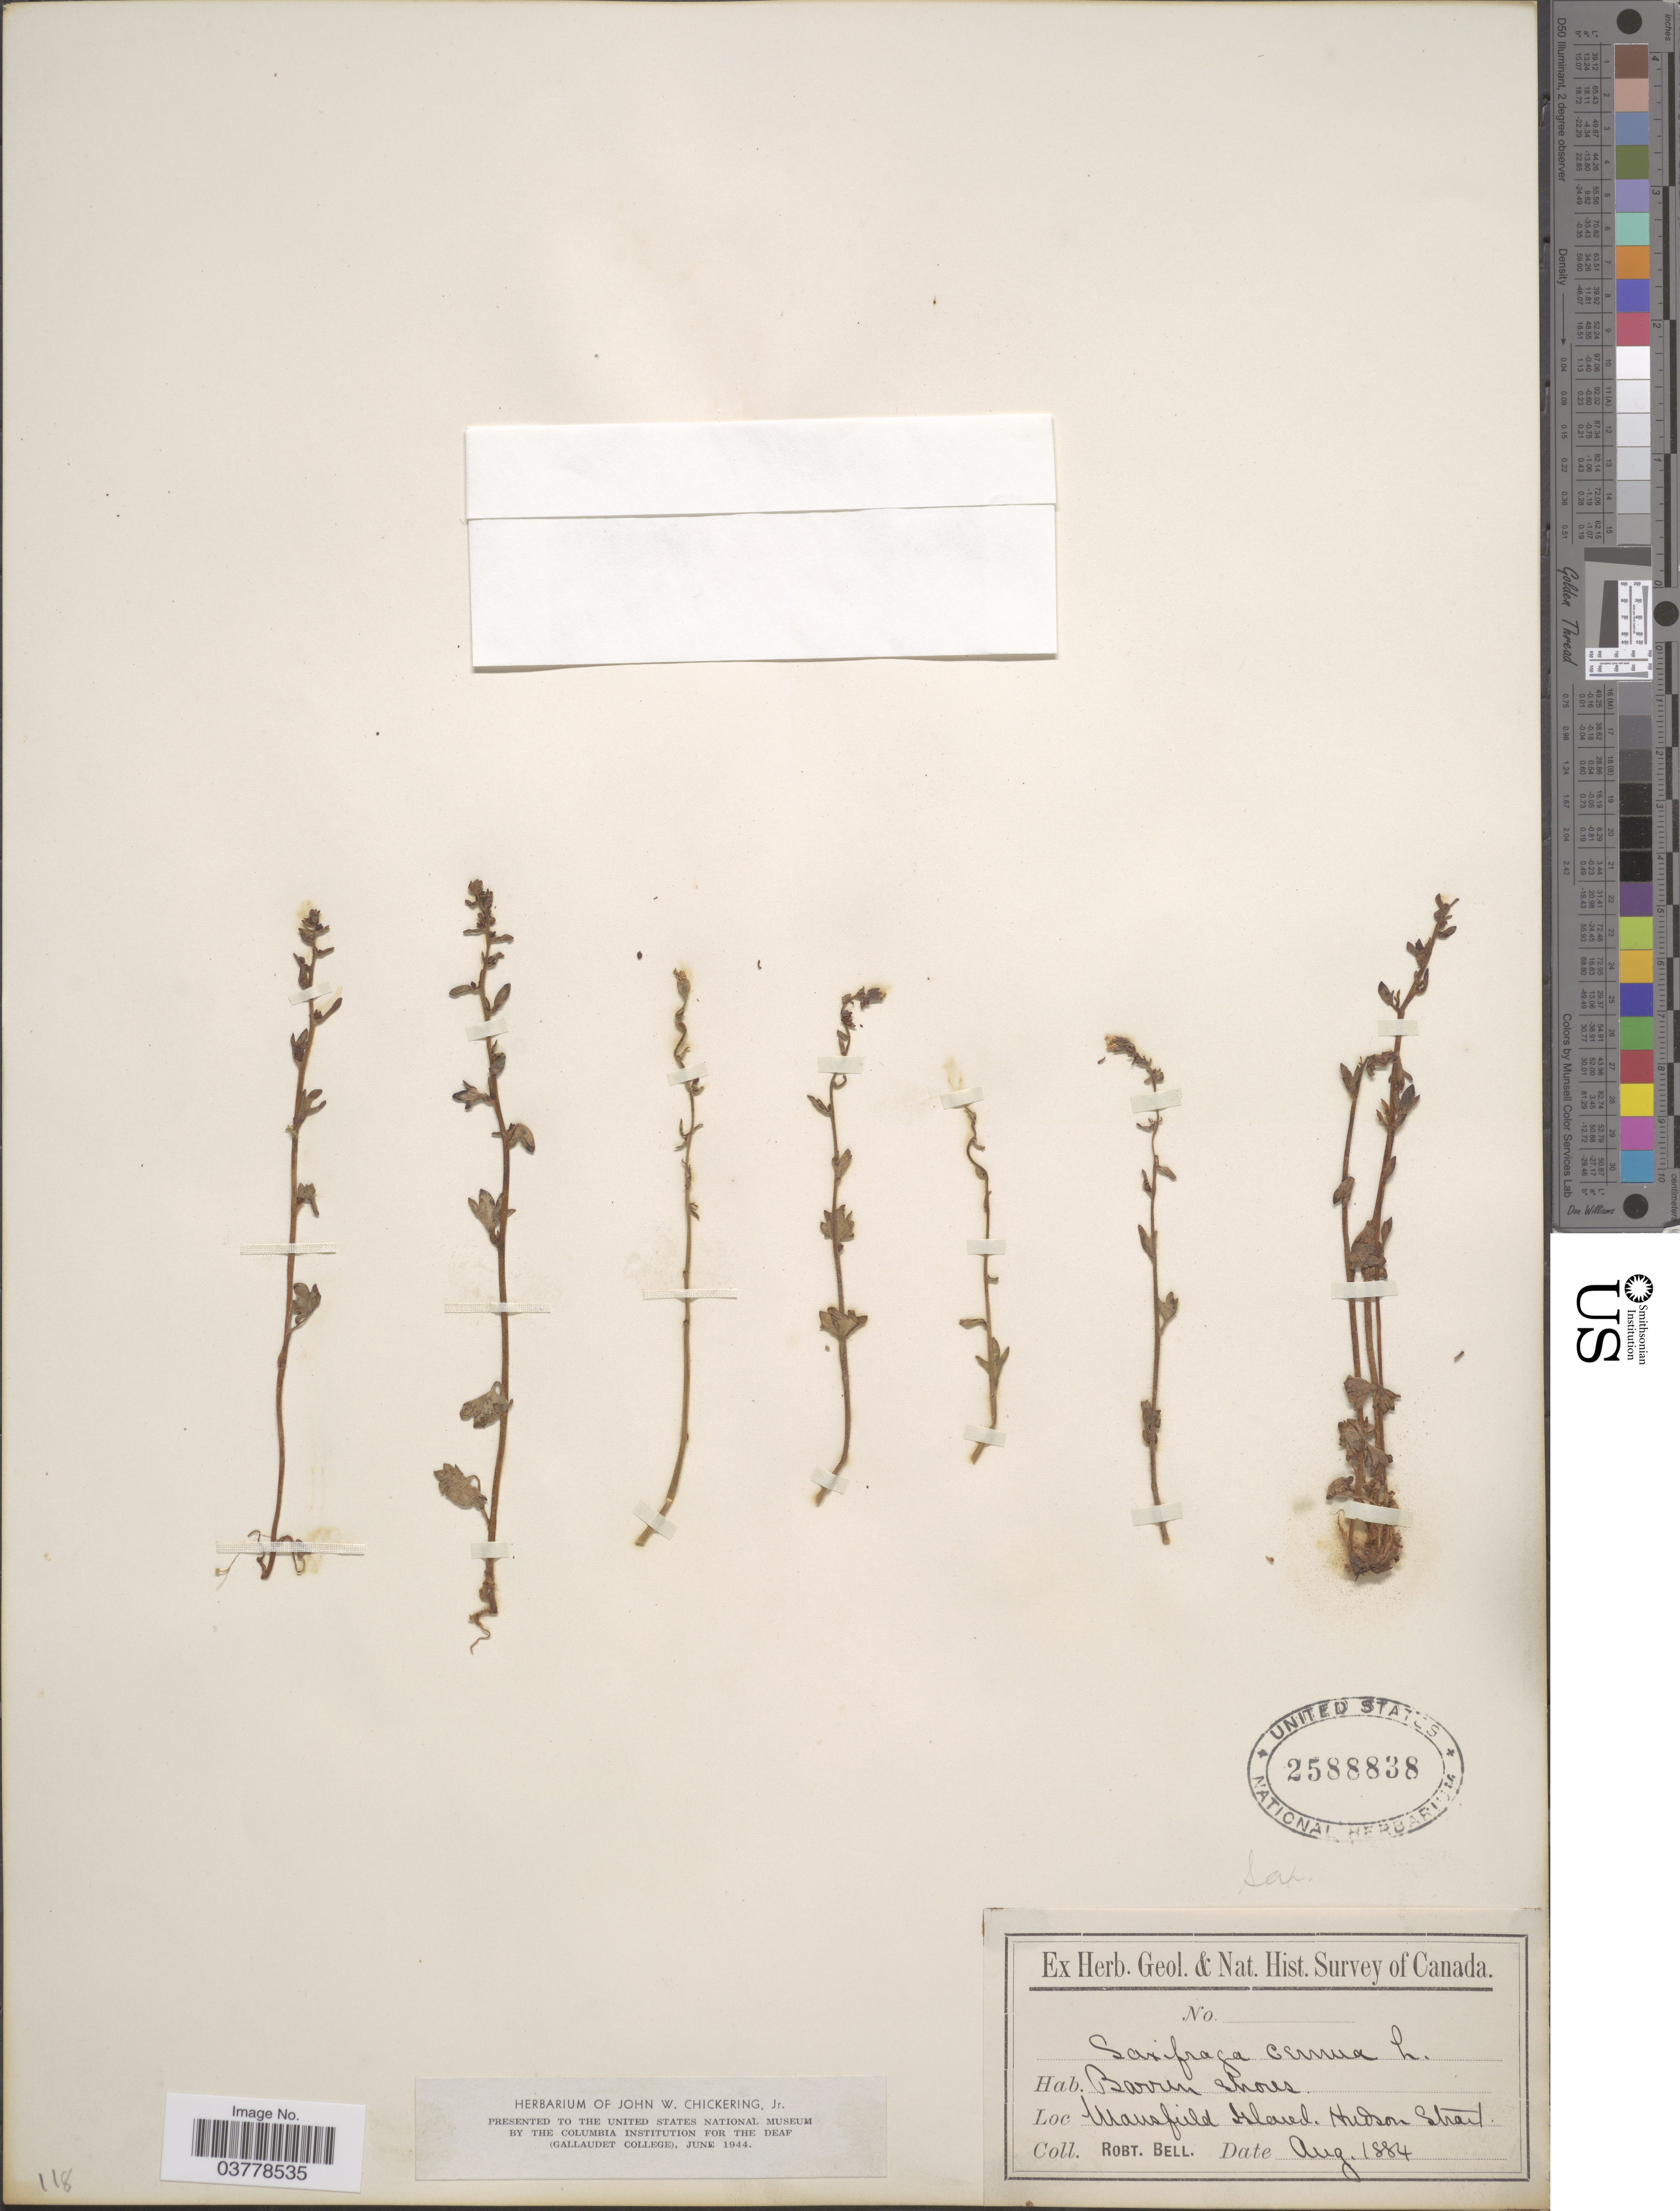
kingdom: Plantae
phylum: Tracheophyta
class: Magnoliopsida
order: Saxifragales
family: Saxifragaceae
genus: Saxifraga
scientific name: Saxifraga cernua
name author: L.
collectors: R. Bell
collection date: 1884-08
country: Canada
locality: Mansfield Island. Hudson Strait.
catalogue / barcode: US 2588838